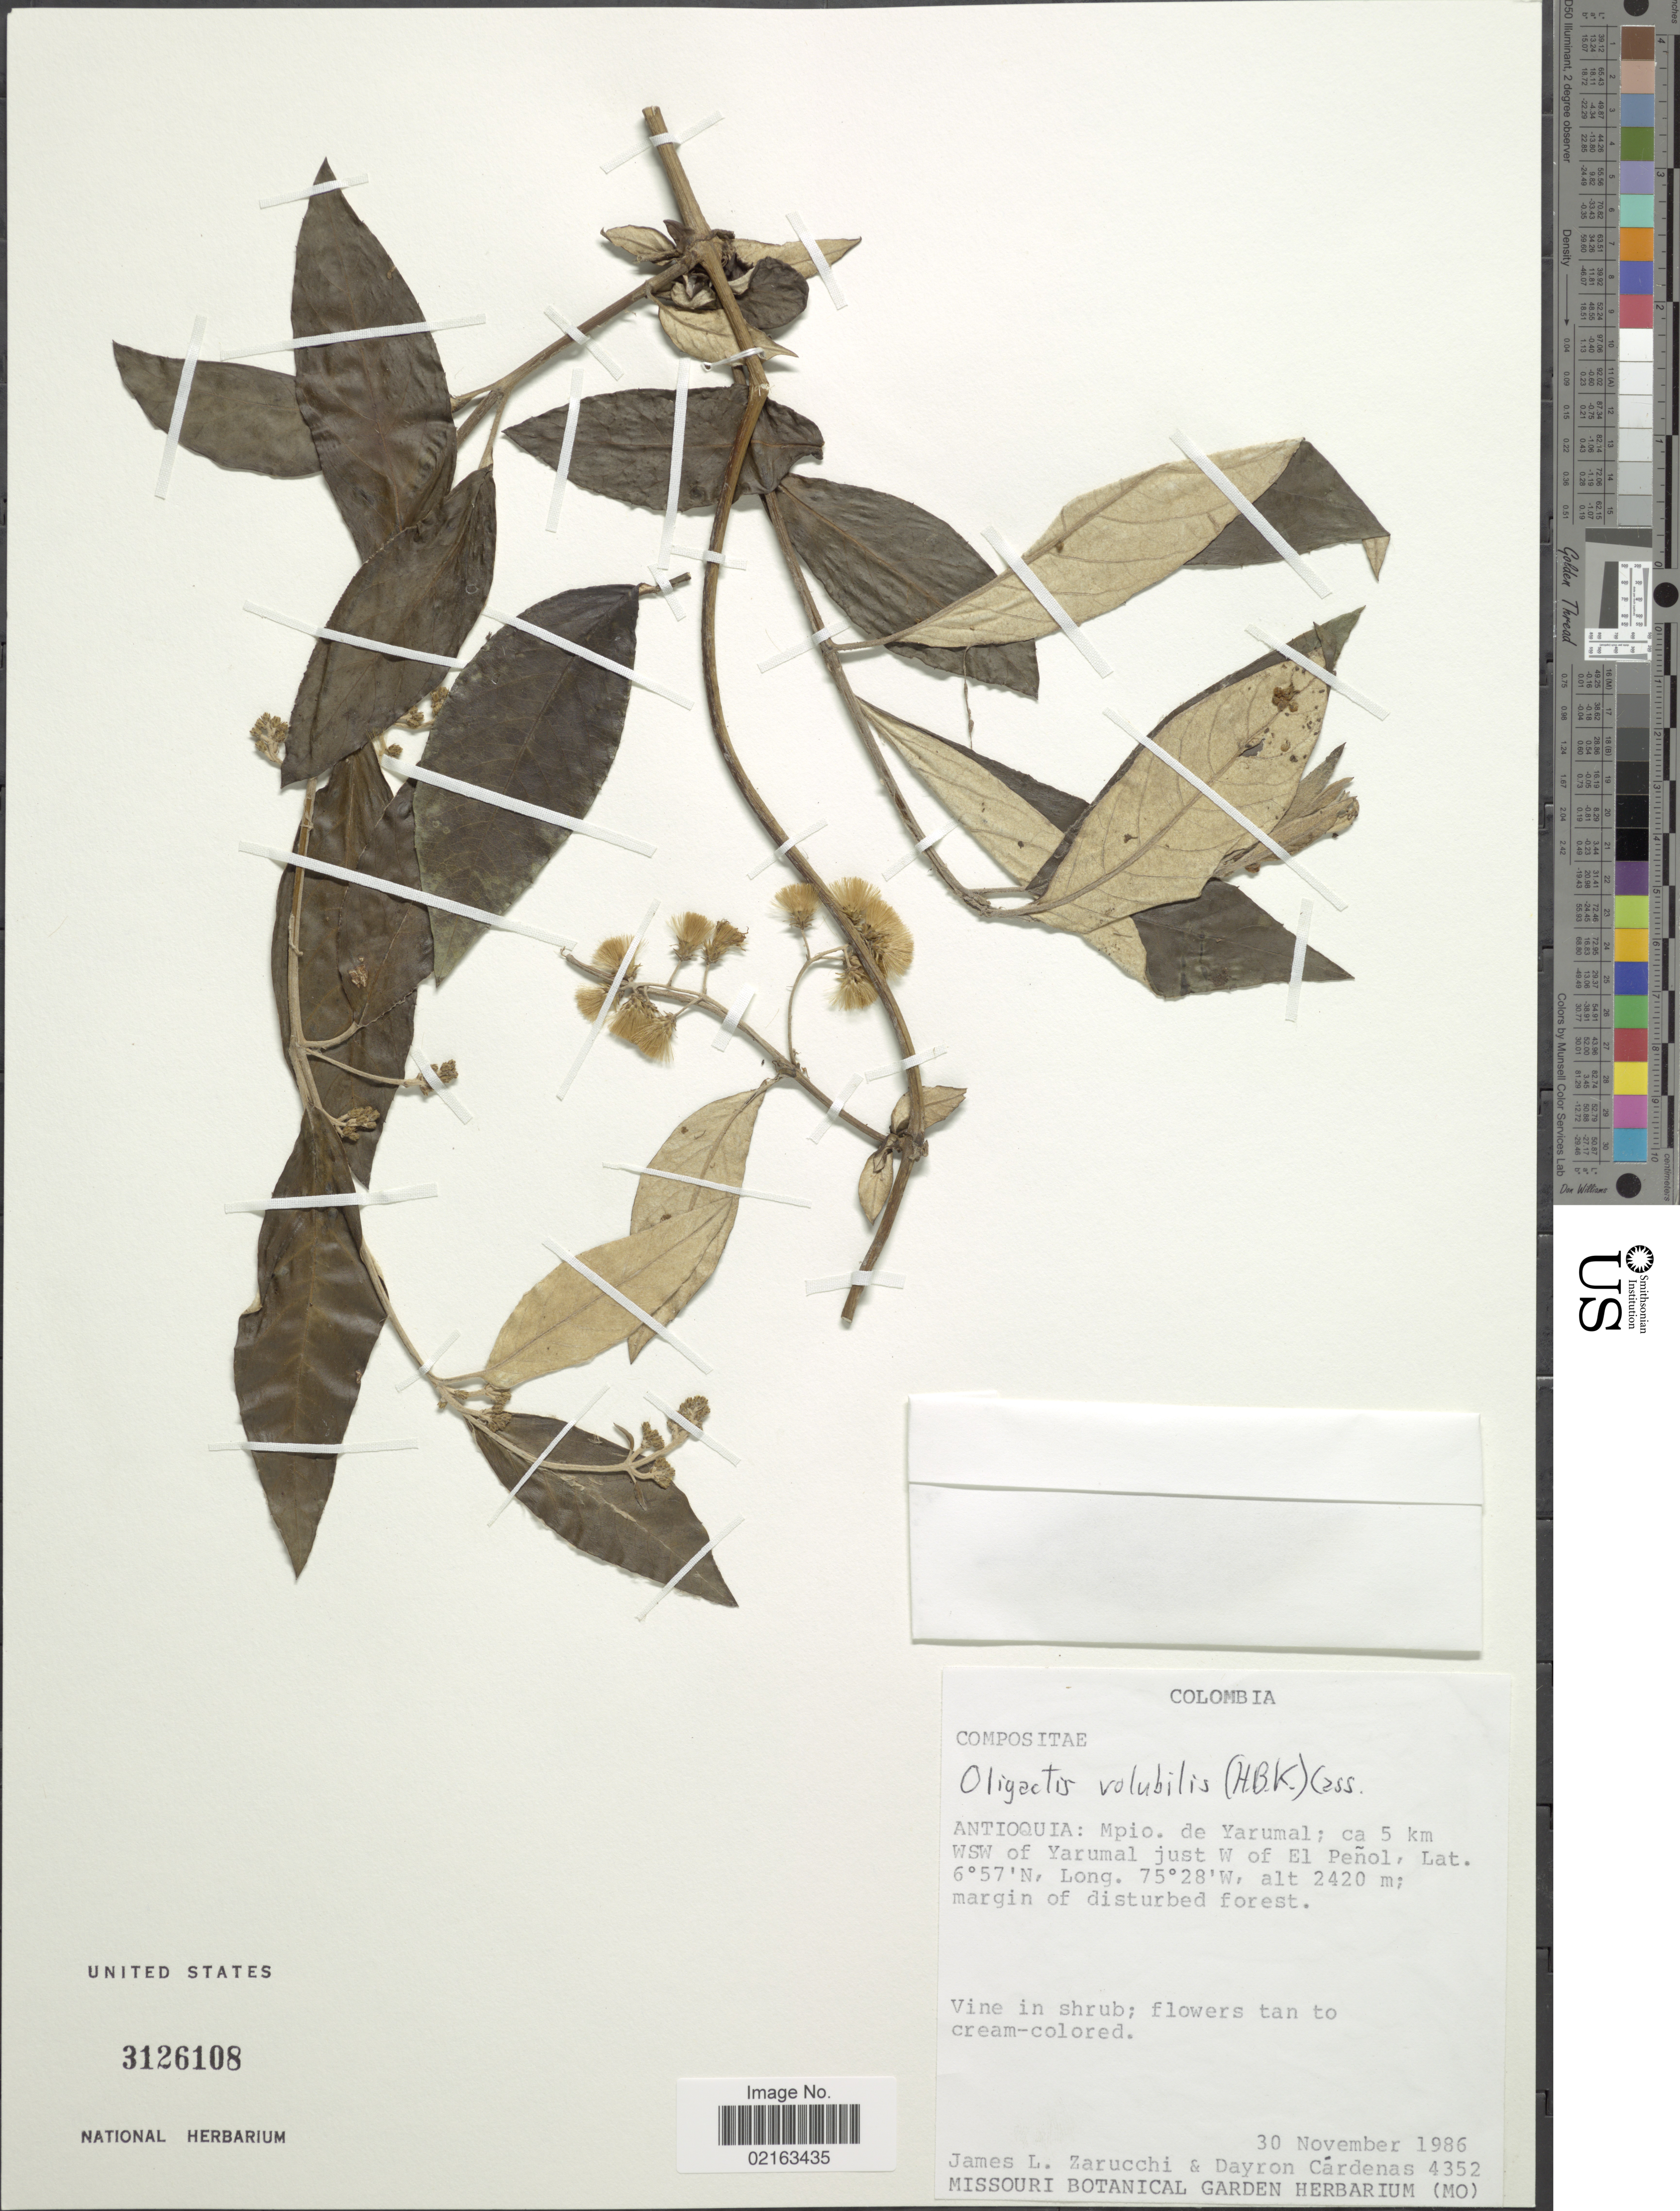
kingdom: Plantae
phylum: Tracheophyta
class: Magnoliopsida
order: Asterales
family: Asteraceae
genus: Oligactis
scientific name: Oligactis volubilis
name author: (Kunth) Cass.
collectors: J. L. Zarucchi & D. Cárdenas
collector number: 4352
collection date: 1986-11-30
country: Colombia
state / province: Antioquia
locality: Antioquia: Mpio. de Yarumal; ca 5 km WSW of Yarumal just W of El Peñol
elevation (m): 2420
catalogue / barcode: US 3126108